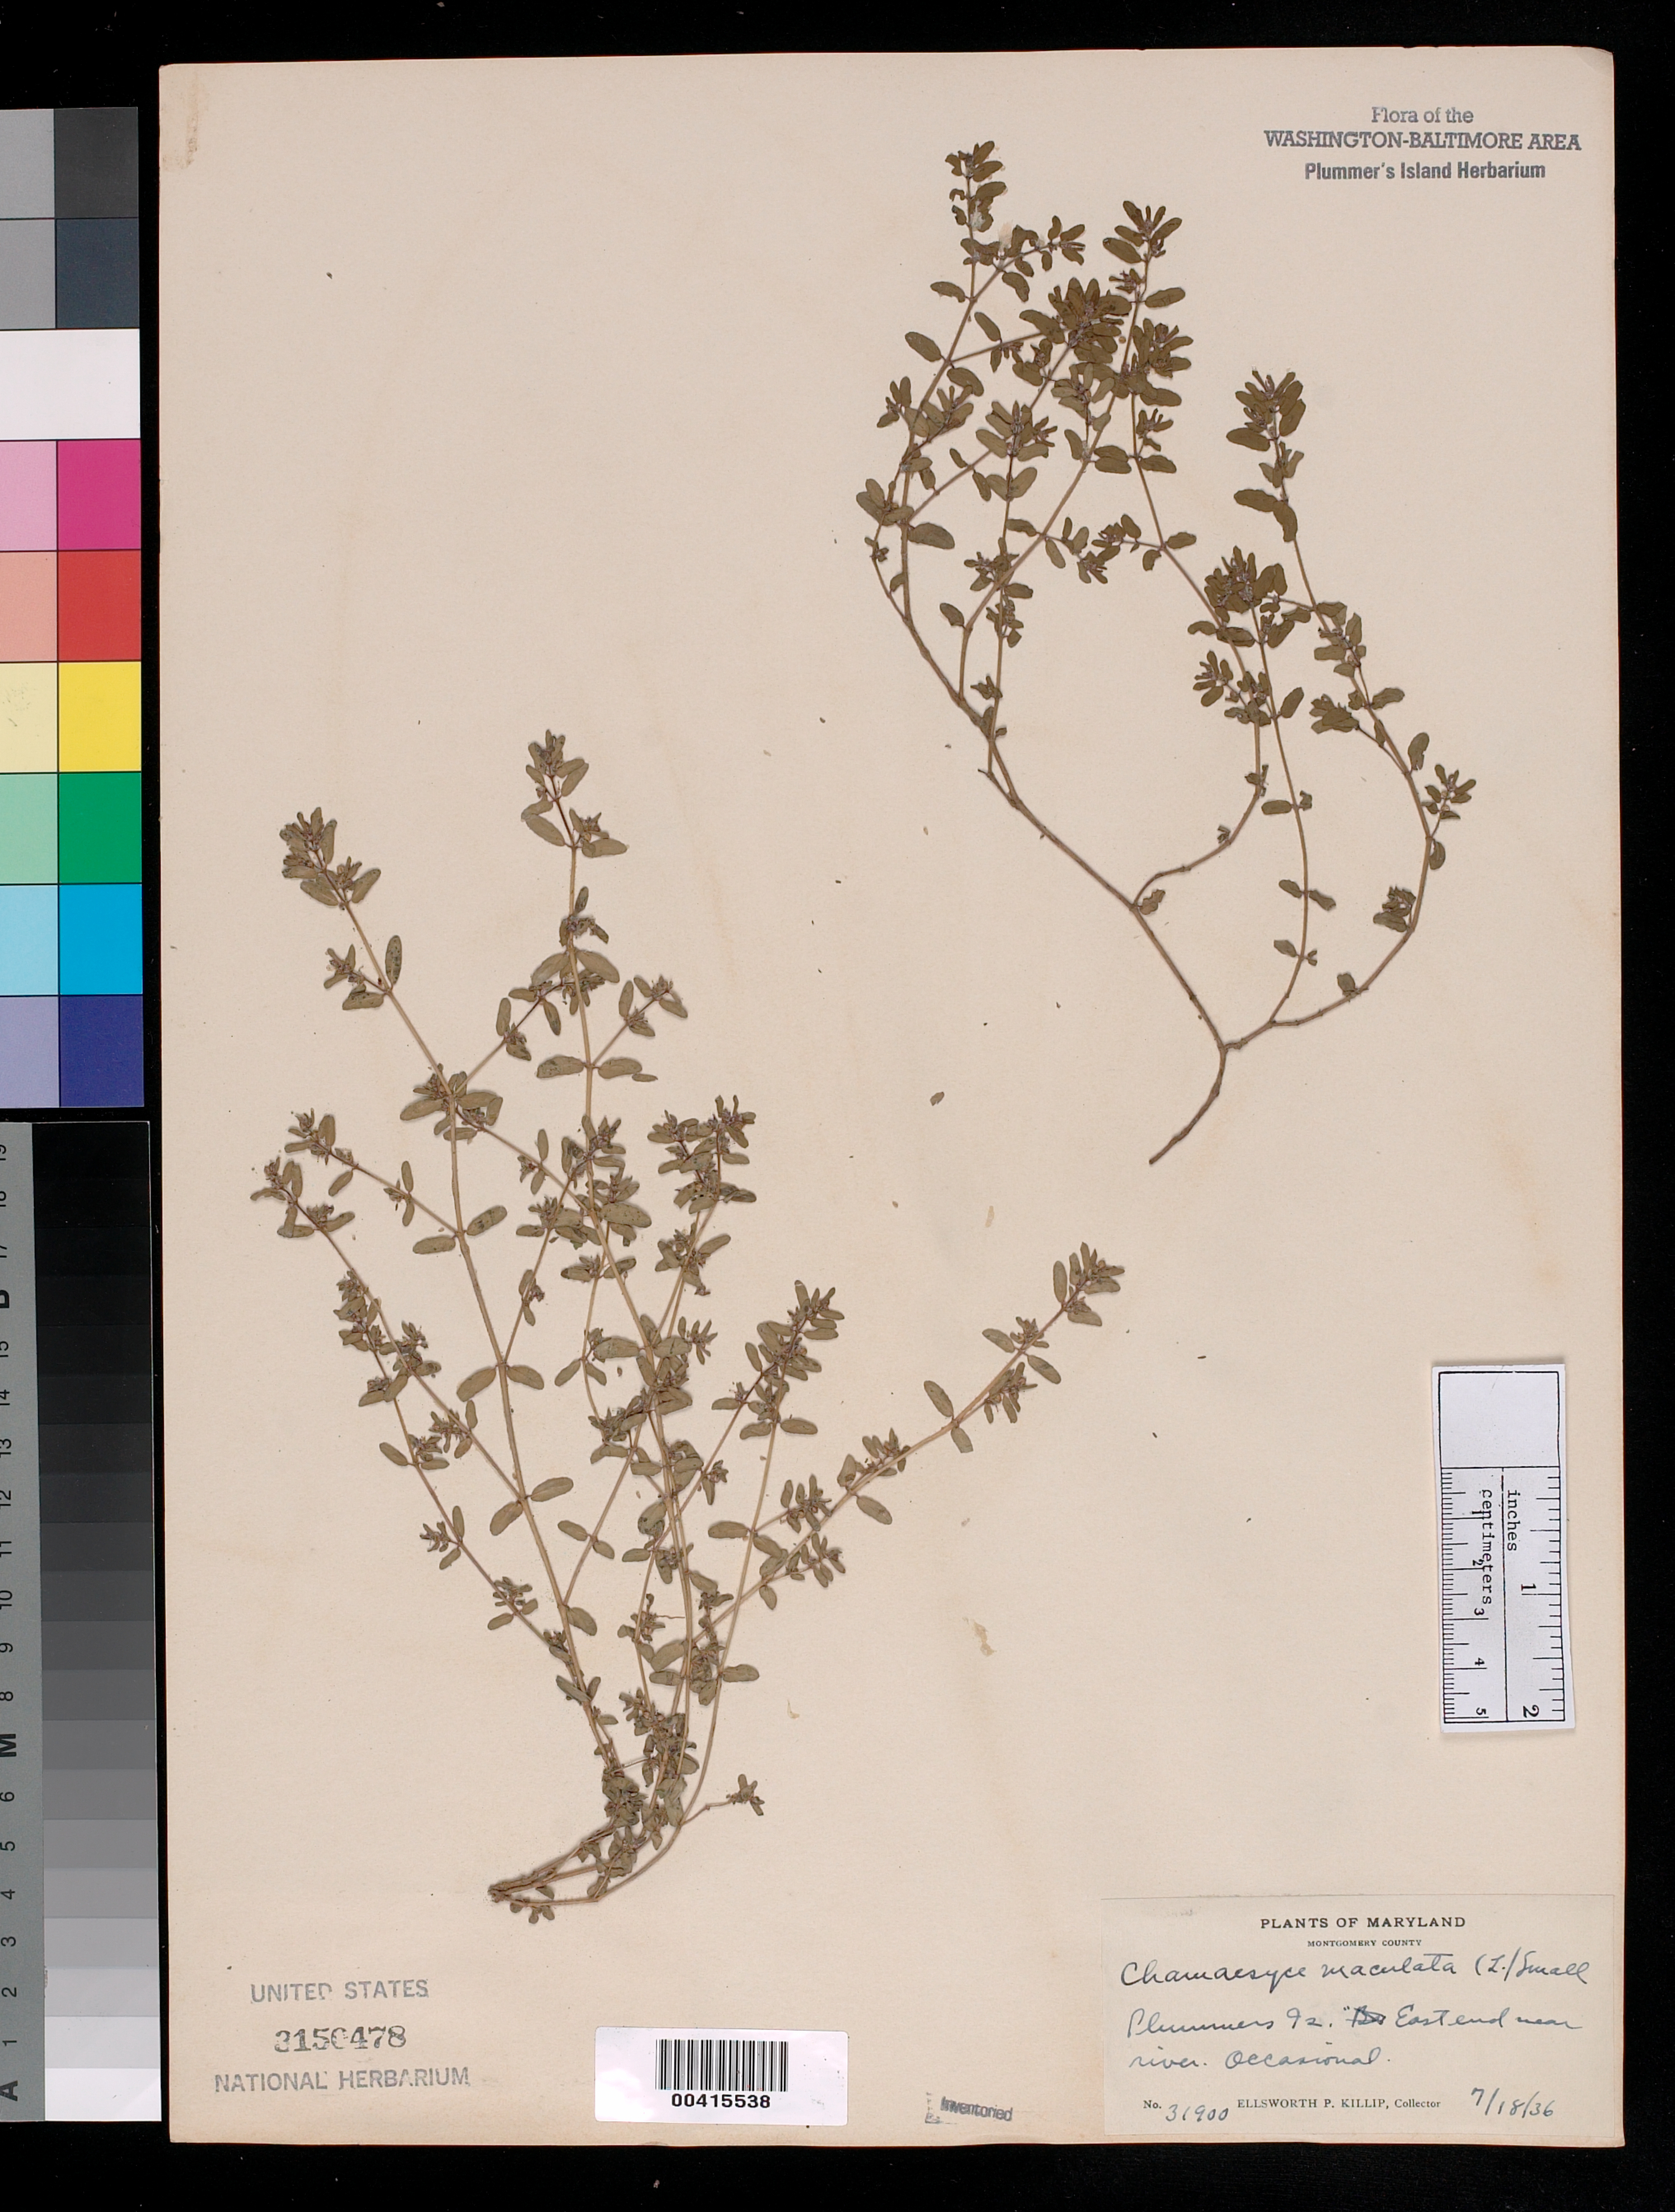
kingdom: Plantae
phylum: Tracheophyta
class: Magnoliopsida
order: Malpighiales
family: Euphorbiaceae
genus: Euphorbia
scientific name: Euphorbia maculata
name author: L.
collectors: E. P. Killip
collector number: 31900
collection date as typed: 18 Jul 1936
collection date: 1936-07-18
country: United States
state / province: Maryland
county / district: Montgomery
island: Plummers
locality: Plummer's Island; east end near River Plummers Island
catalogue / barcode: US 3150478